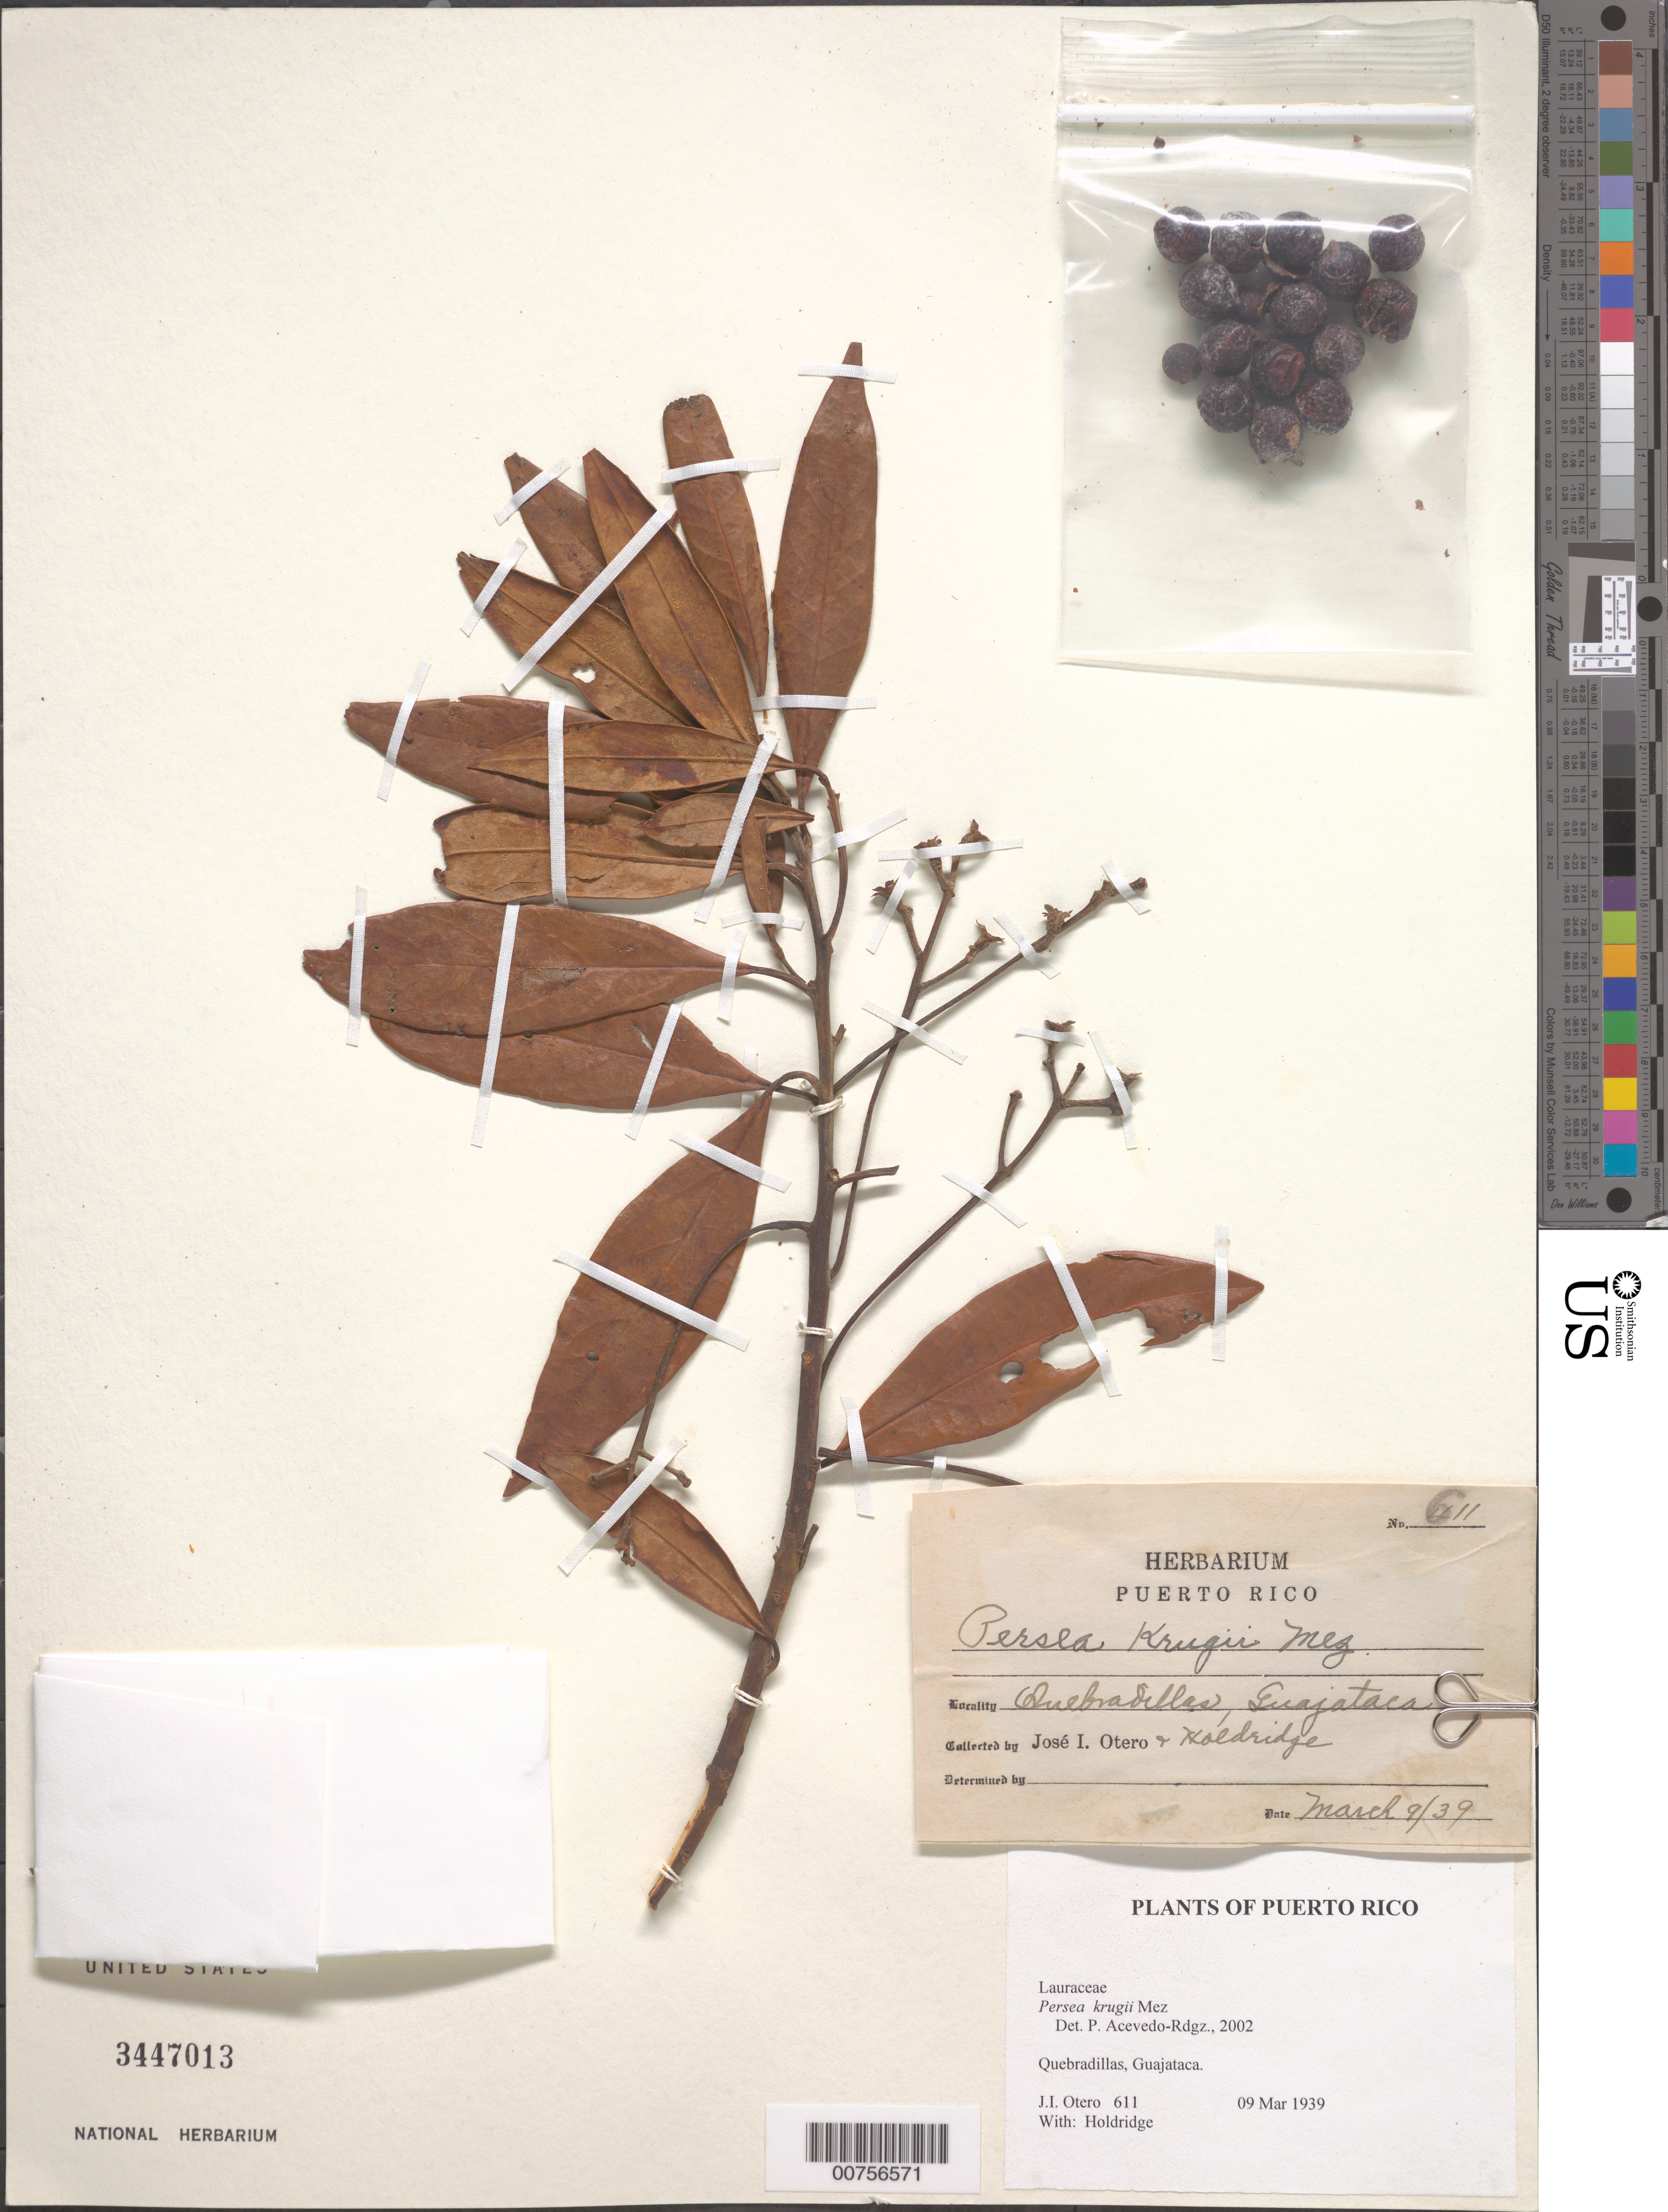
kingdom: Plantae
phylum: Tracheophyta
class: Magnoliopsida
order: Laurales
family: Lauraceae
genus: Persea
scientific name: Persea krugii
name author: Mez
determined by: Acevedo-Rodríguez, P., (BOT), Smithsonian Institution - National Museum of Natural History (UNITED STATES)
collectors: J. Otero & -. Holdridge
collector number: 611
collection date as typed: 09 Mar 1939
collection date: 1939-03-09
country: Puerto Rico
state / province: Quebradillas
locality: Quebradillas. Guajataca.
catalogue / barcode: US 3447013